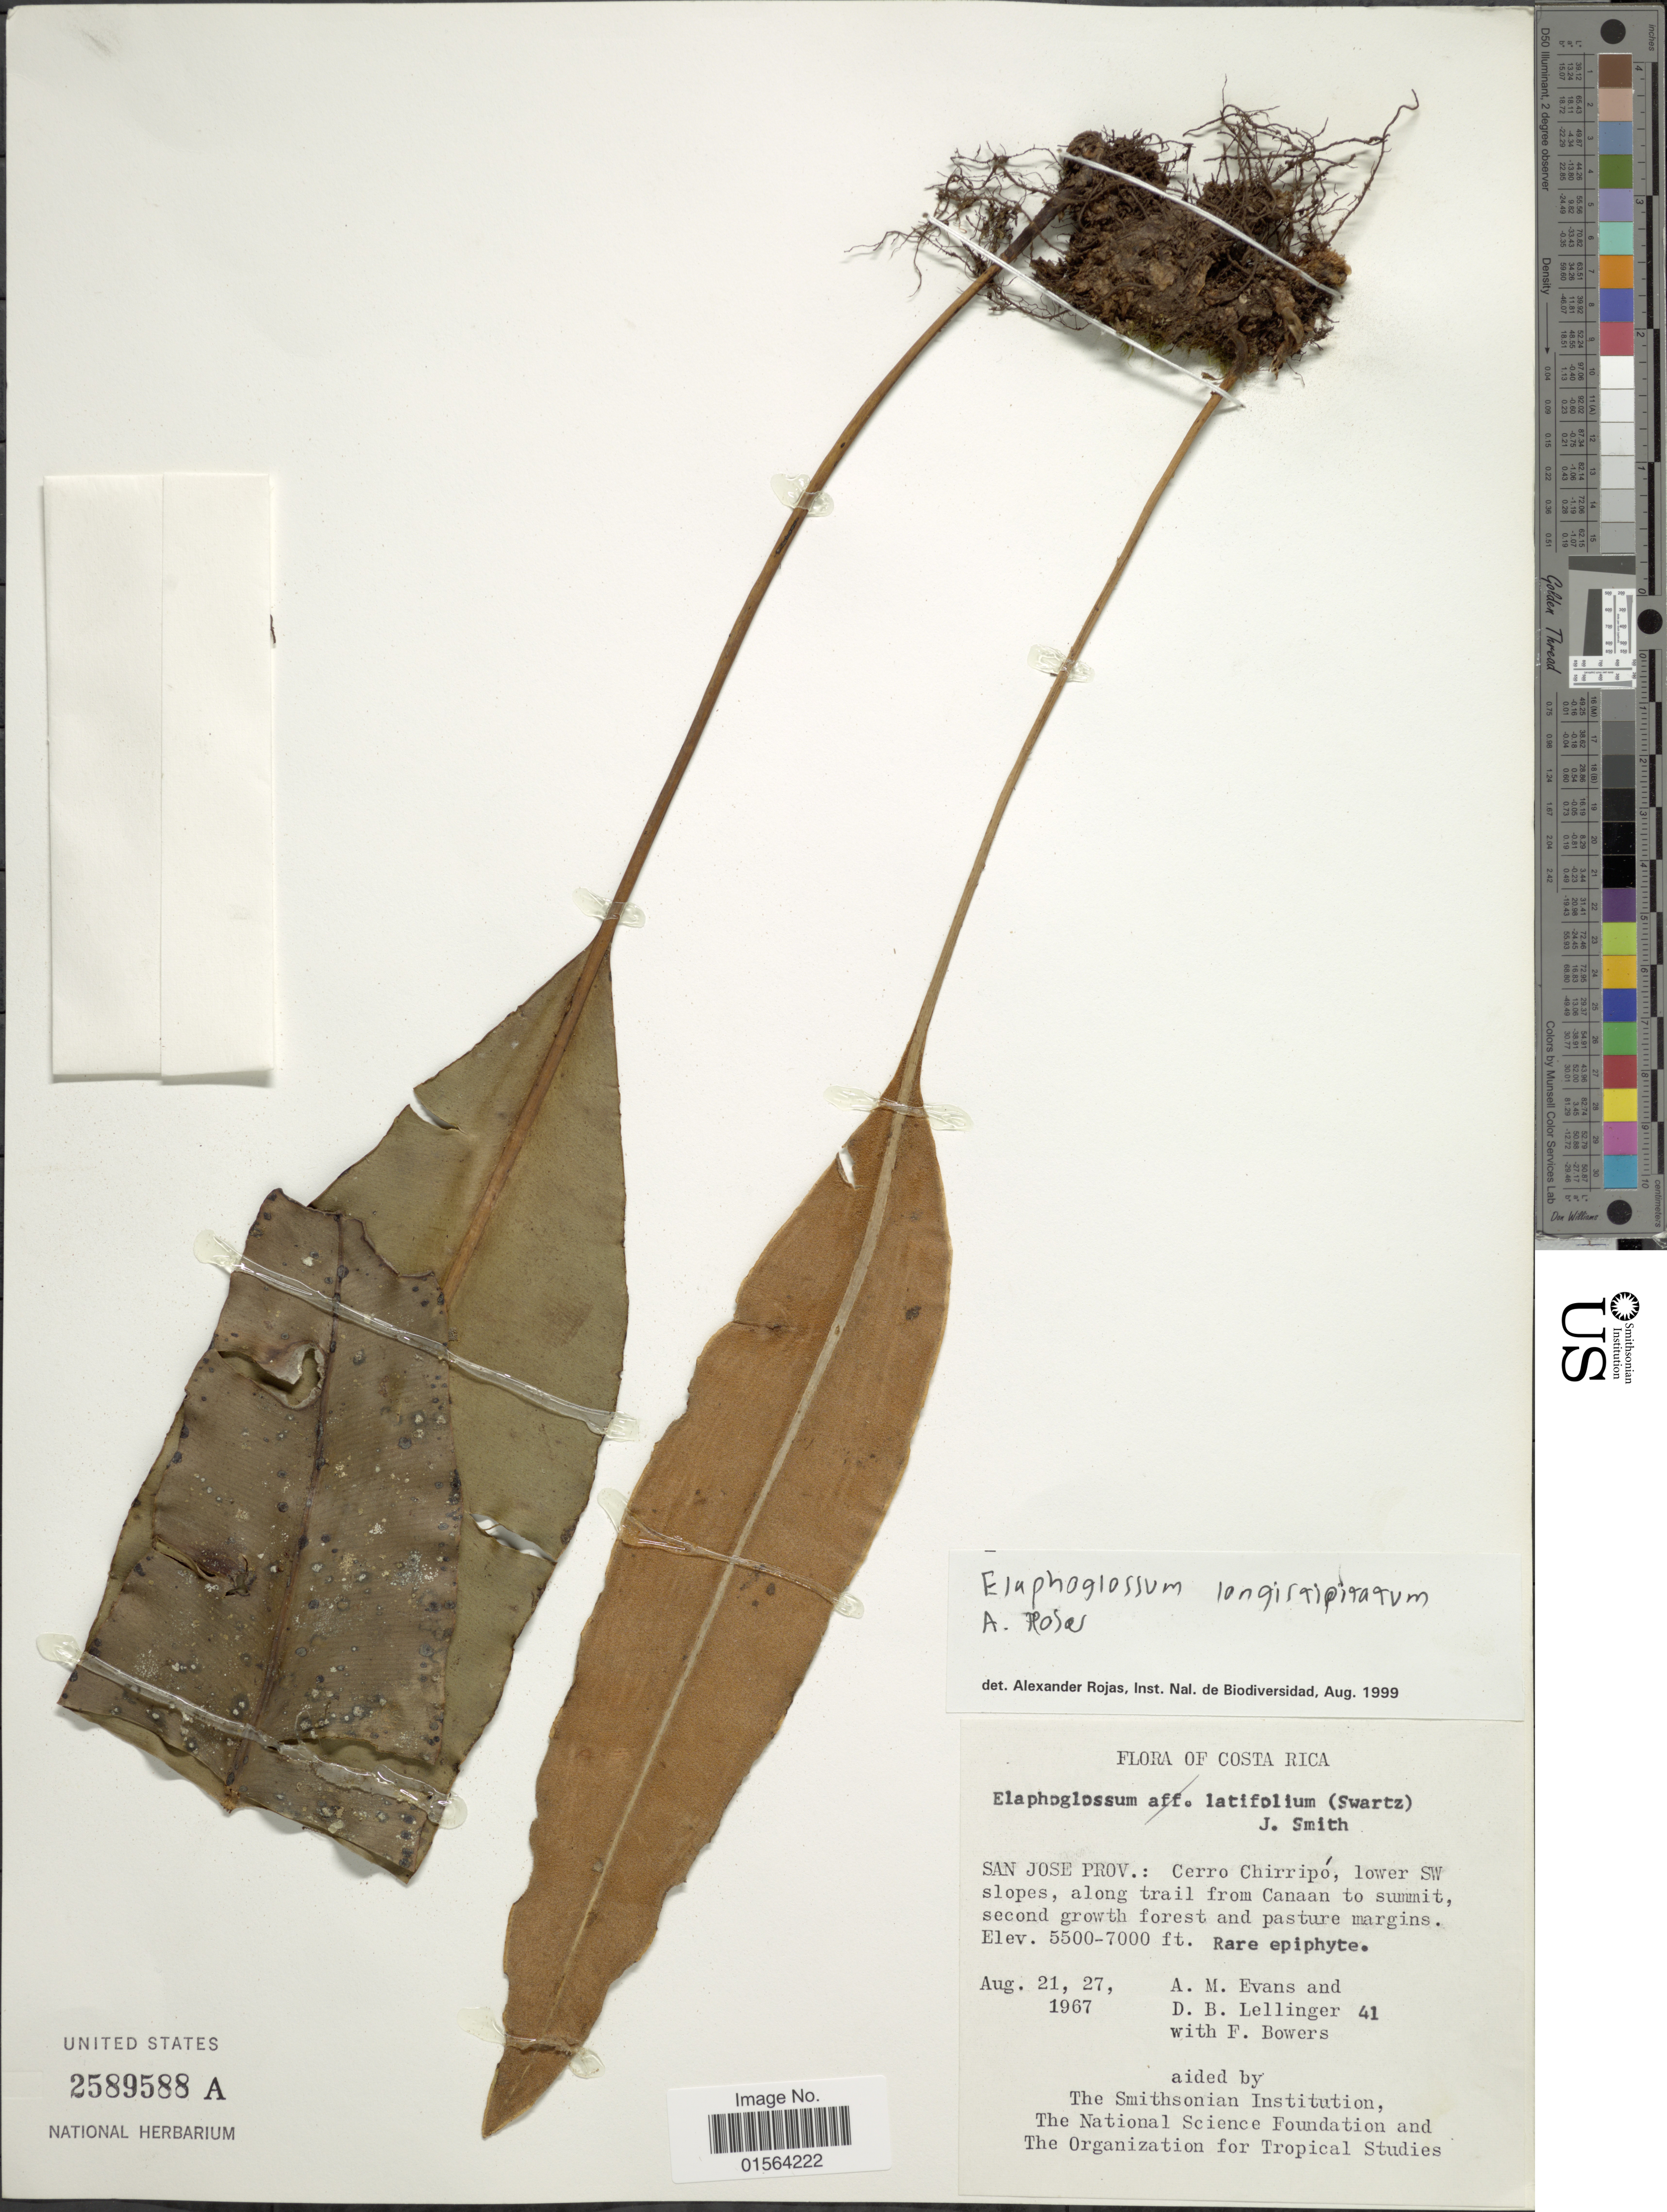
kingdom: Plantae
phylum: Tracheophyta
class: Polypodiopsida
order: Polypodiales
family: Dryopteridaceae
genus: Elaphoglossum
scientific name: Elaphoglossum latifolium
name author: (Sw.) J. Sm.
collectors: A. M. Evans, D. B. Lellinger & F. Bowers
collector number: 41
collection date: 1967-08-21/1967-08-27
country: Costa Rica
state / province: San José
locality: San Jose Prov.: Cerro Chirripo, lower SW slopes, along trail drom Canaan to summit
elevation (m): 1676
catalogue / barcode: US 2589588A